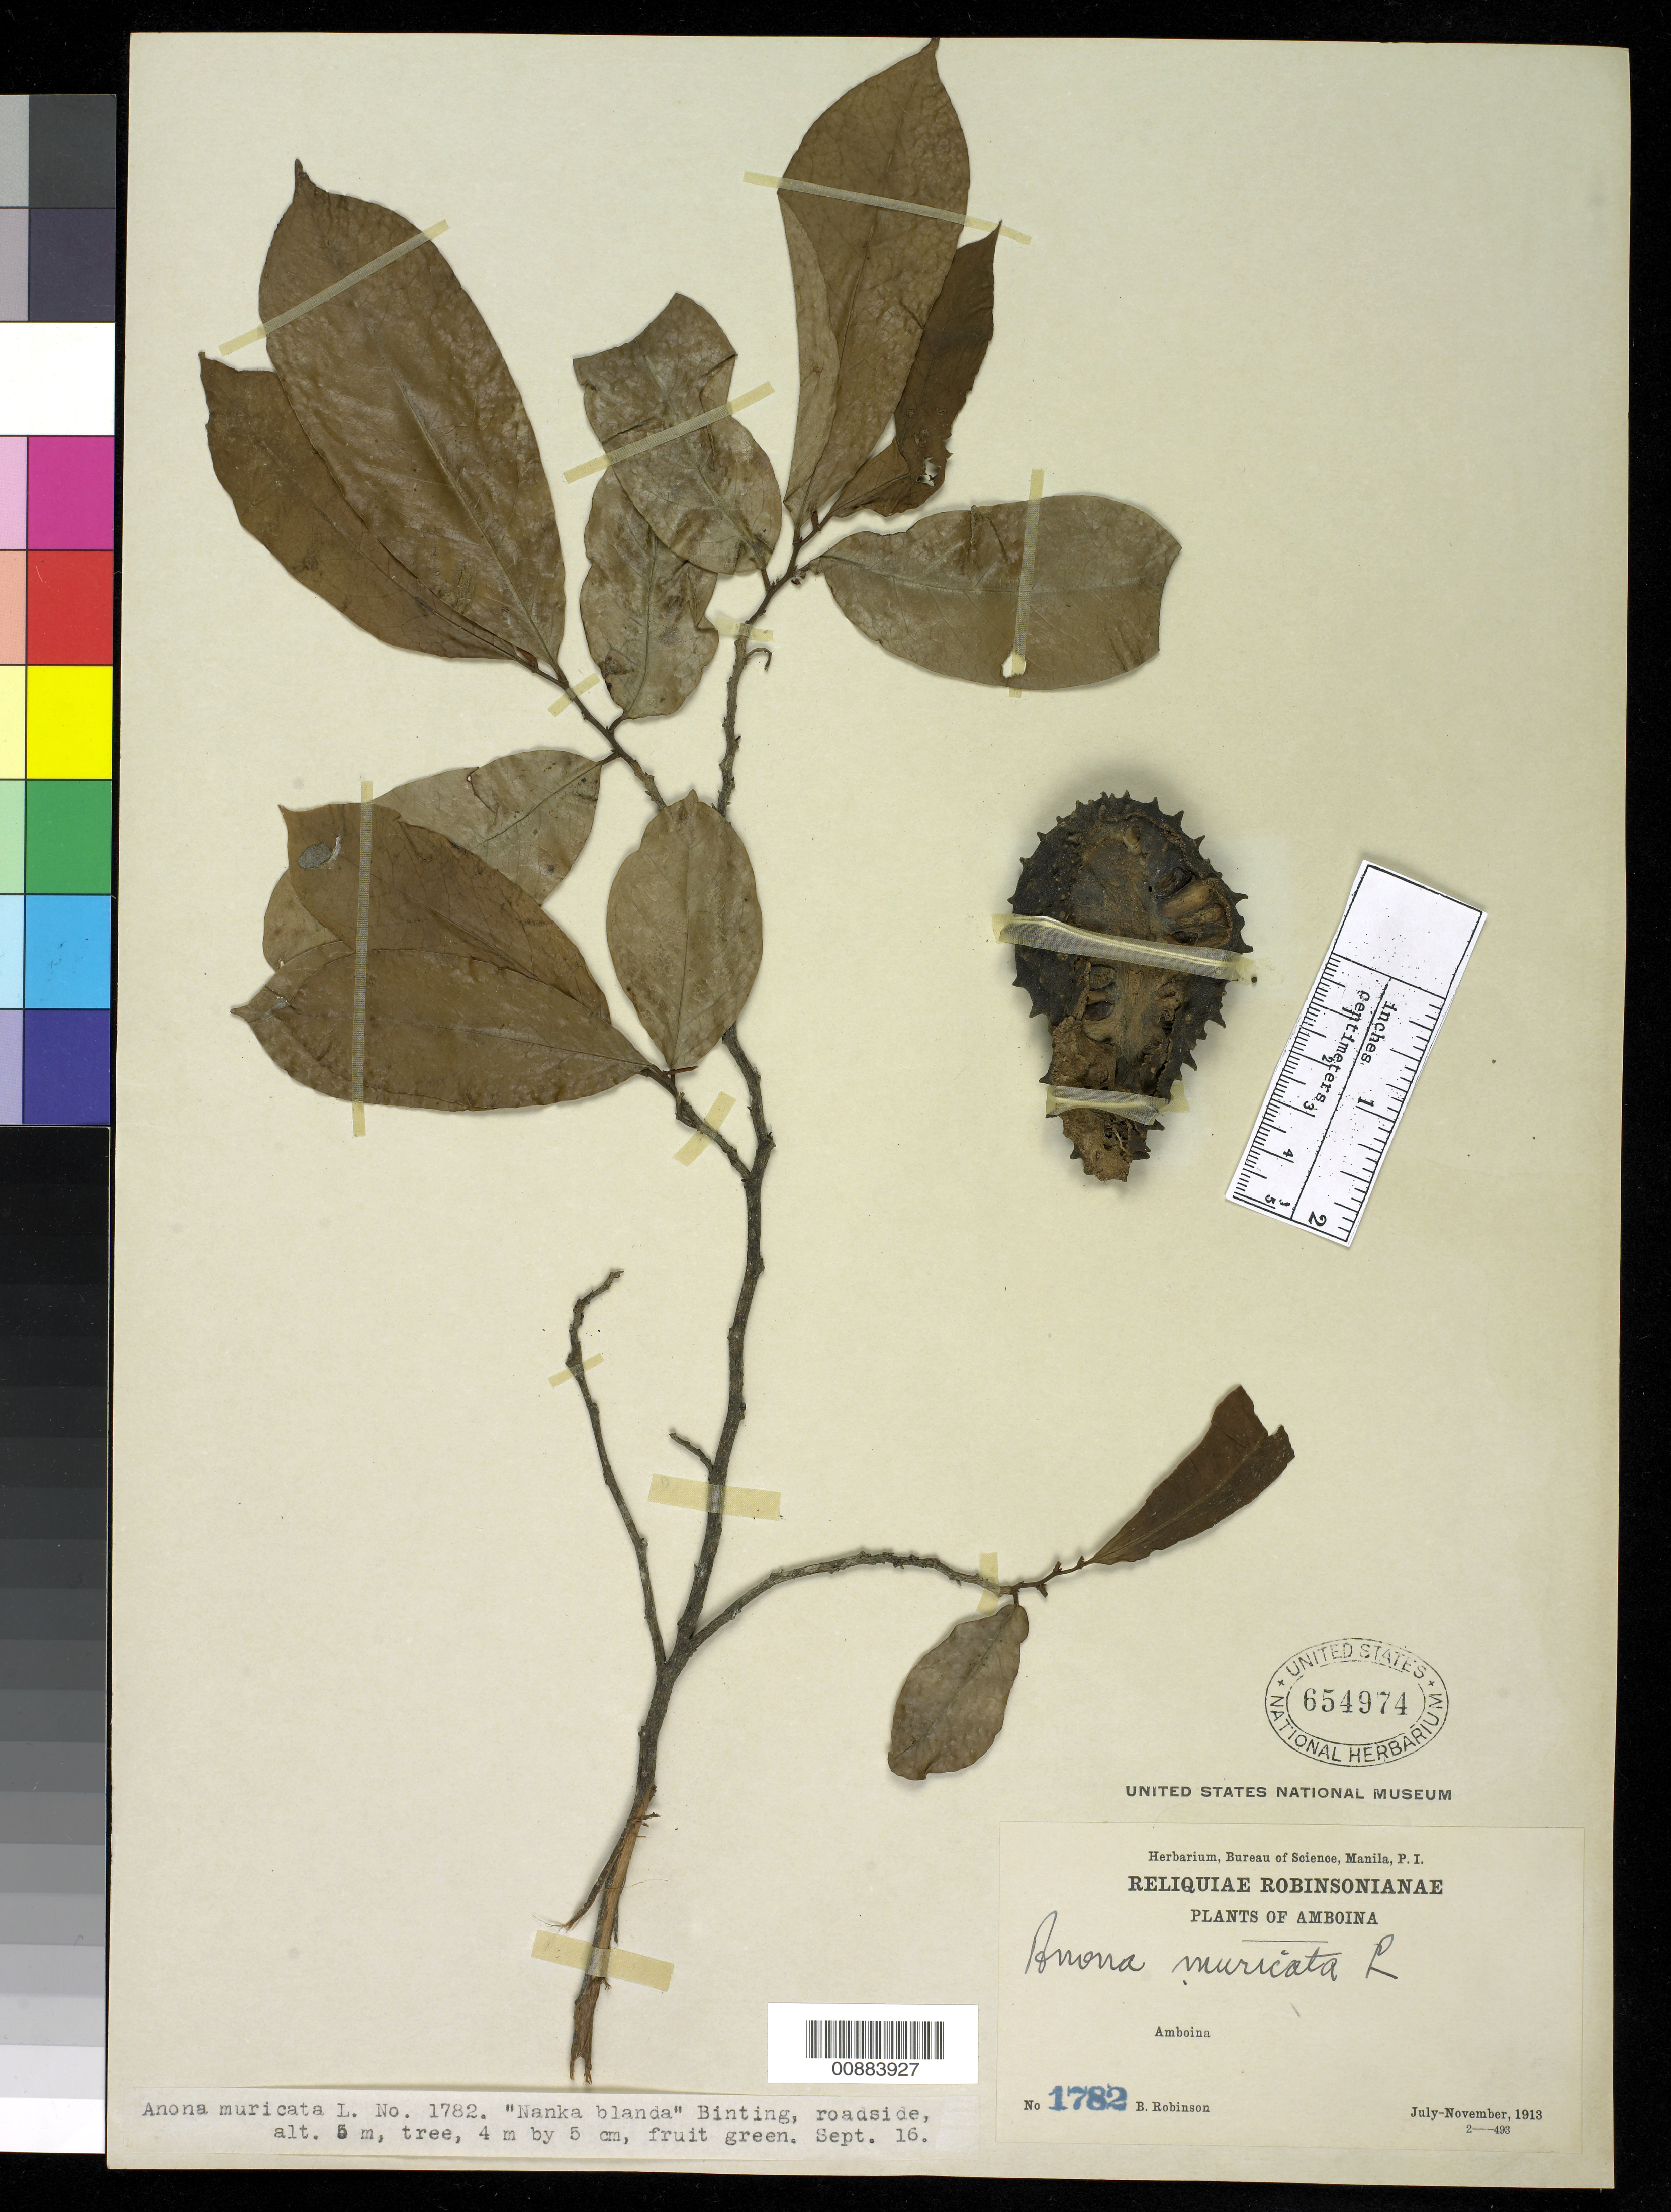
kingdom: Plantae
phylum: Tracheophyta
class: Magnoliopsida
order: Magnoliales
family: Annonaceae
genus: Annona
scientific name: Annona muricata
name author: L.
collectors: B. L. Robinson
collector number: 1782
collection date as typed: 16 Sep 1913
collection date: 1913-09-16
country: Indonesia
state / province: Maluku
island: Amboina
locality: Binting?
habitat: Roadside.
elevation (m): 5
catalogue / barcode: US 654974